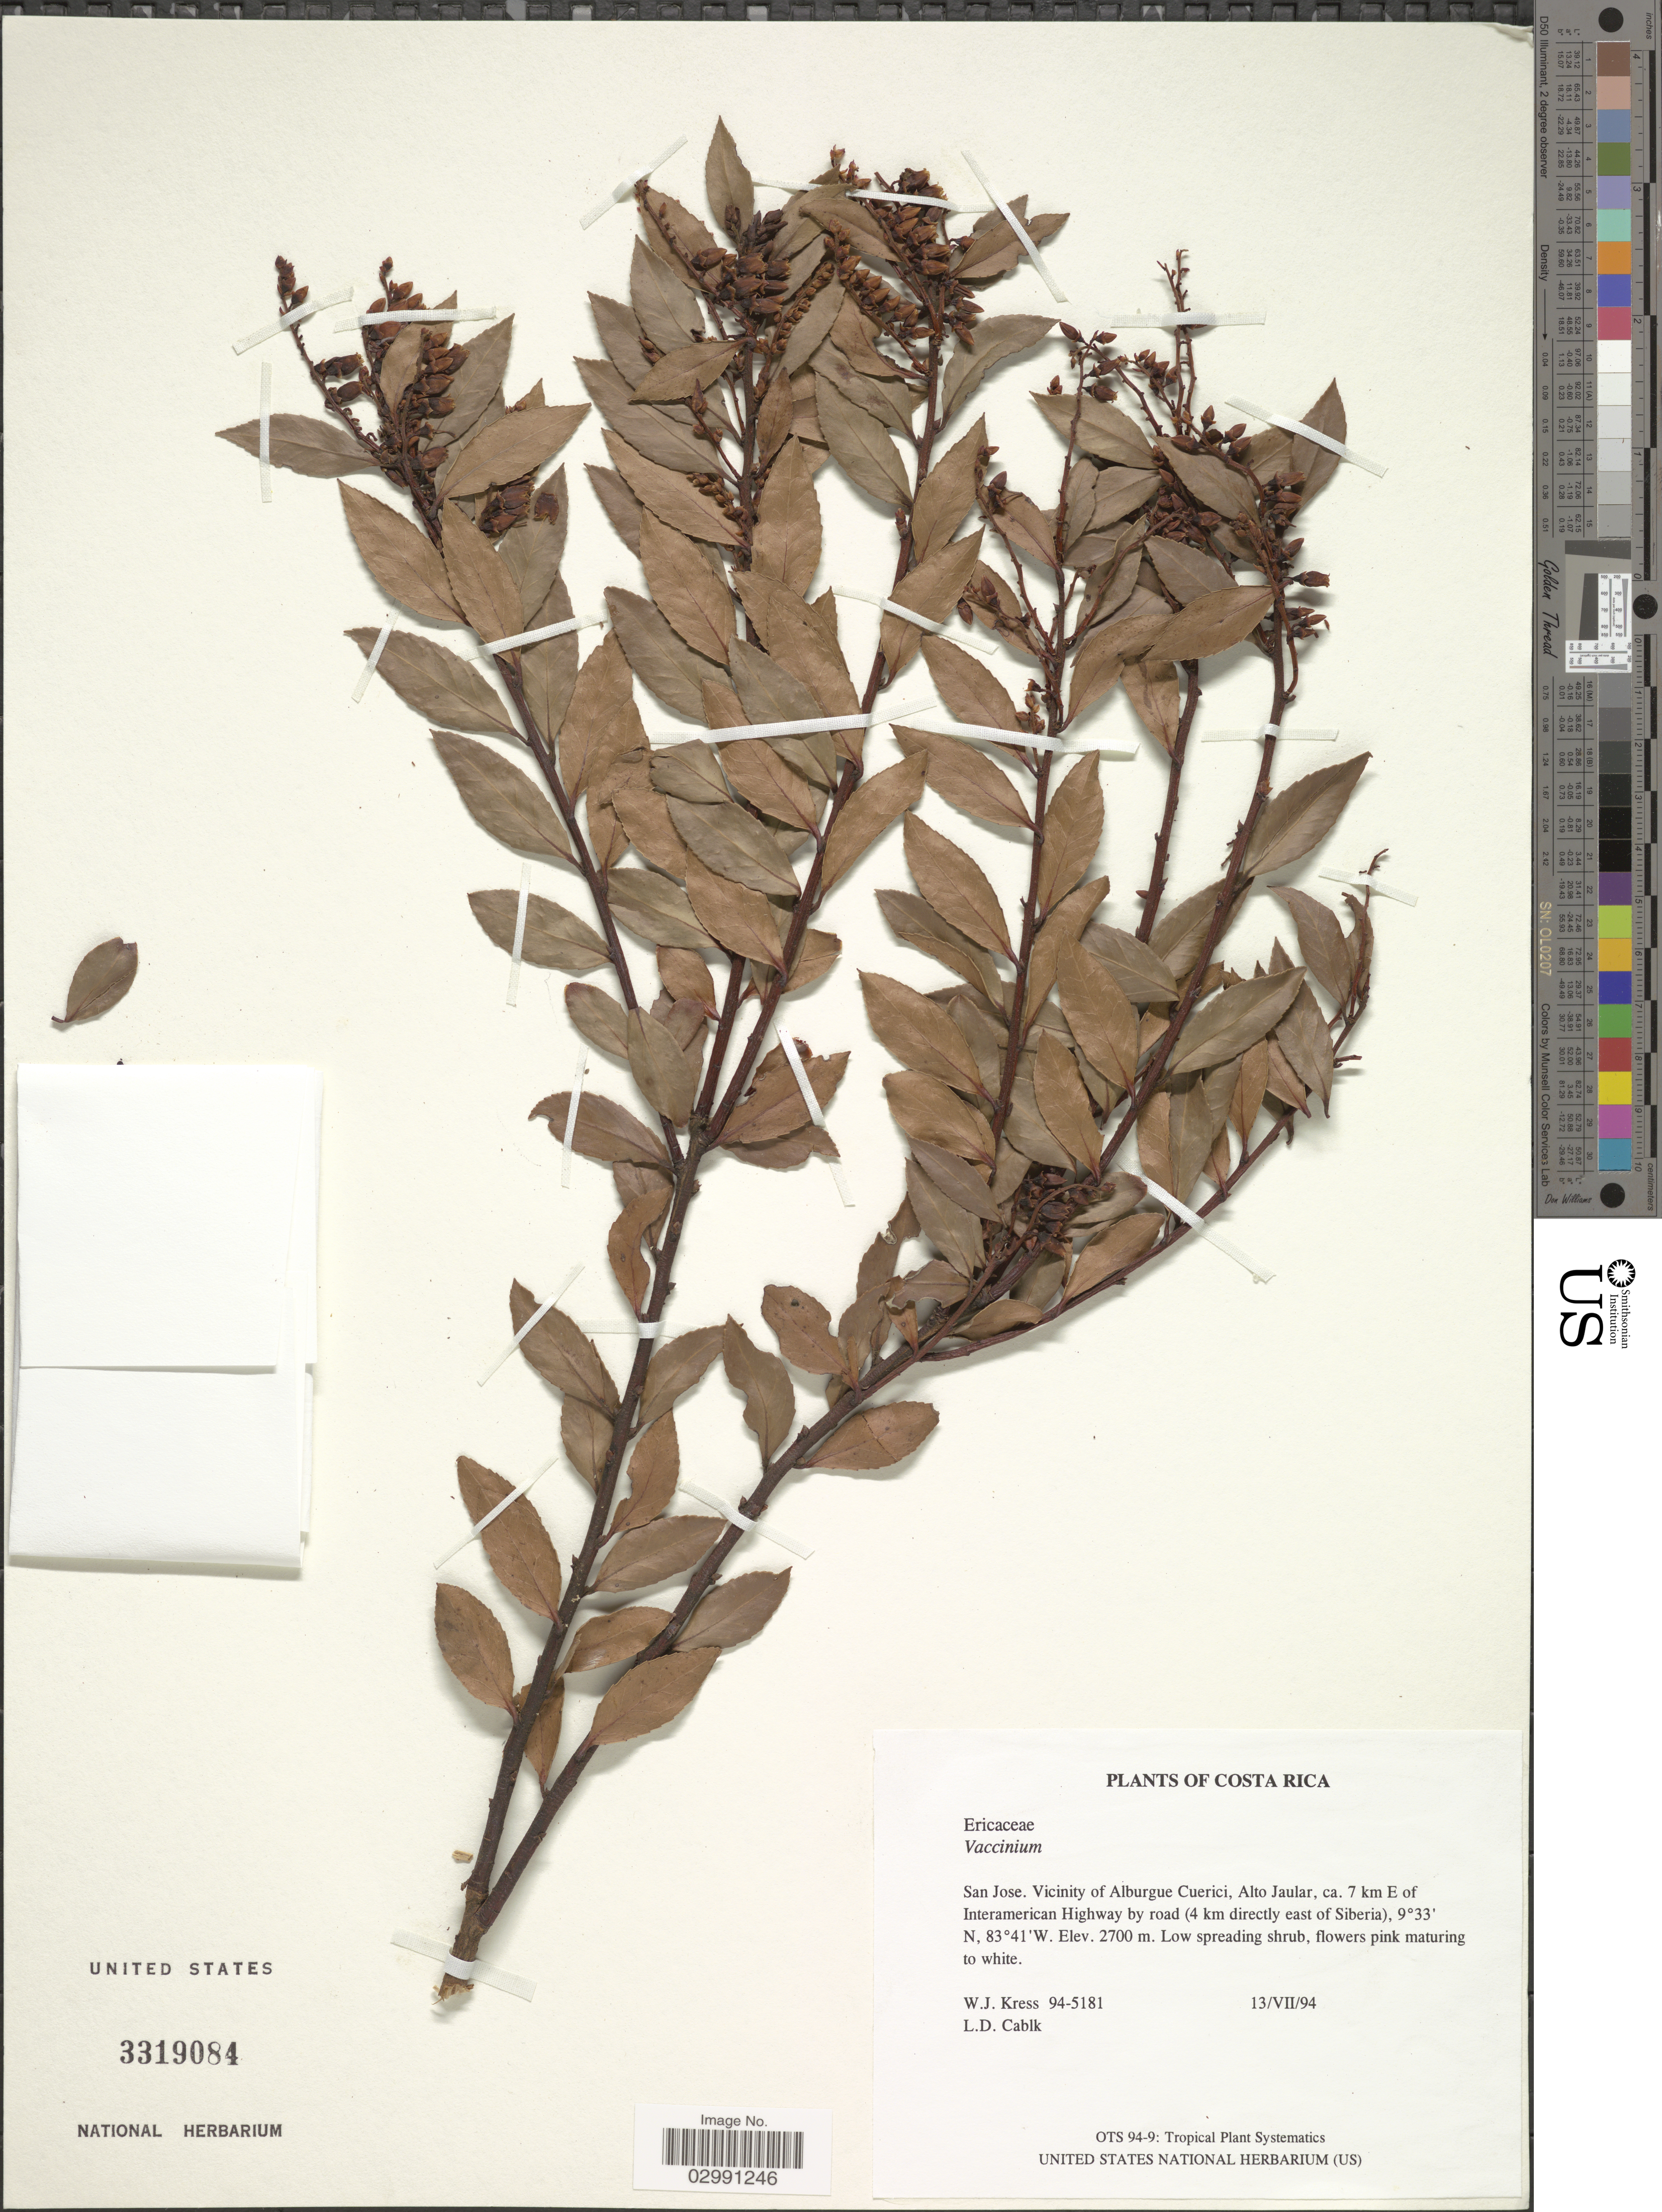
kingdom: Plantae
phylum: Tracheophyta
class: Magnoliopsida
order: Ericales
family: Ericaceae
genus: Vaccinium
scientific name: Vaccinium sp.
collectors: W. J. Kress & L. Cablk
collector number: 94-5181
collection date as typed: Transcribed d/m/y: 13/7/94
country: Costa Rica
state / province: San José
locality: San Jose. Vicinity of Alburgue Cuerici, Alto Jaular, ca. 7 km E of Interamerican Highway by road (4 km directly east of Siberia).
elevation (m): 2700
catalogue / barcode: US 3319084